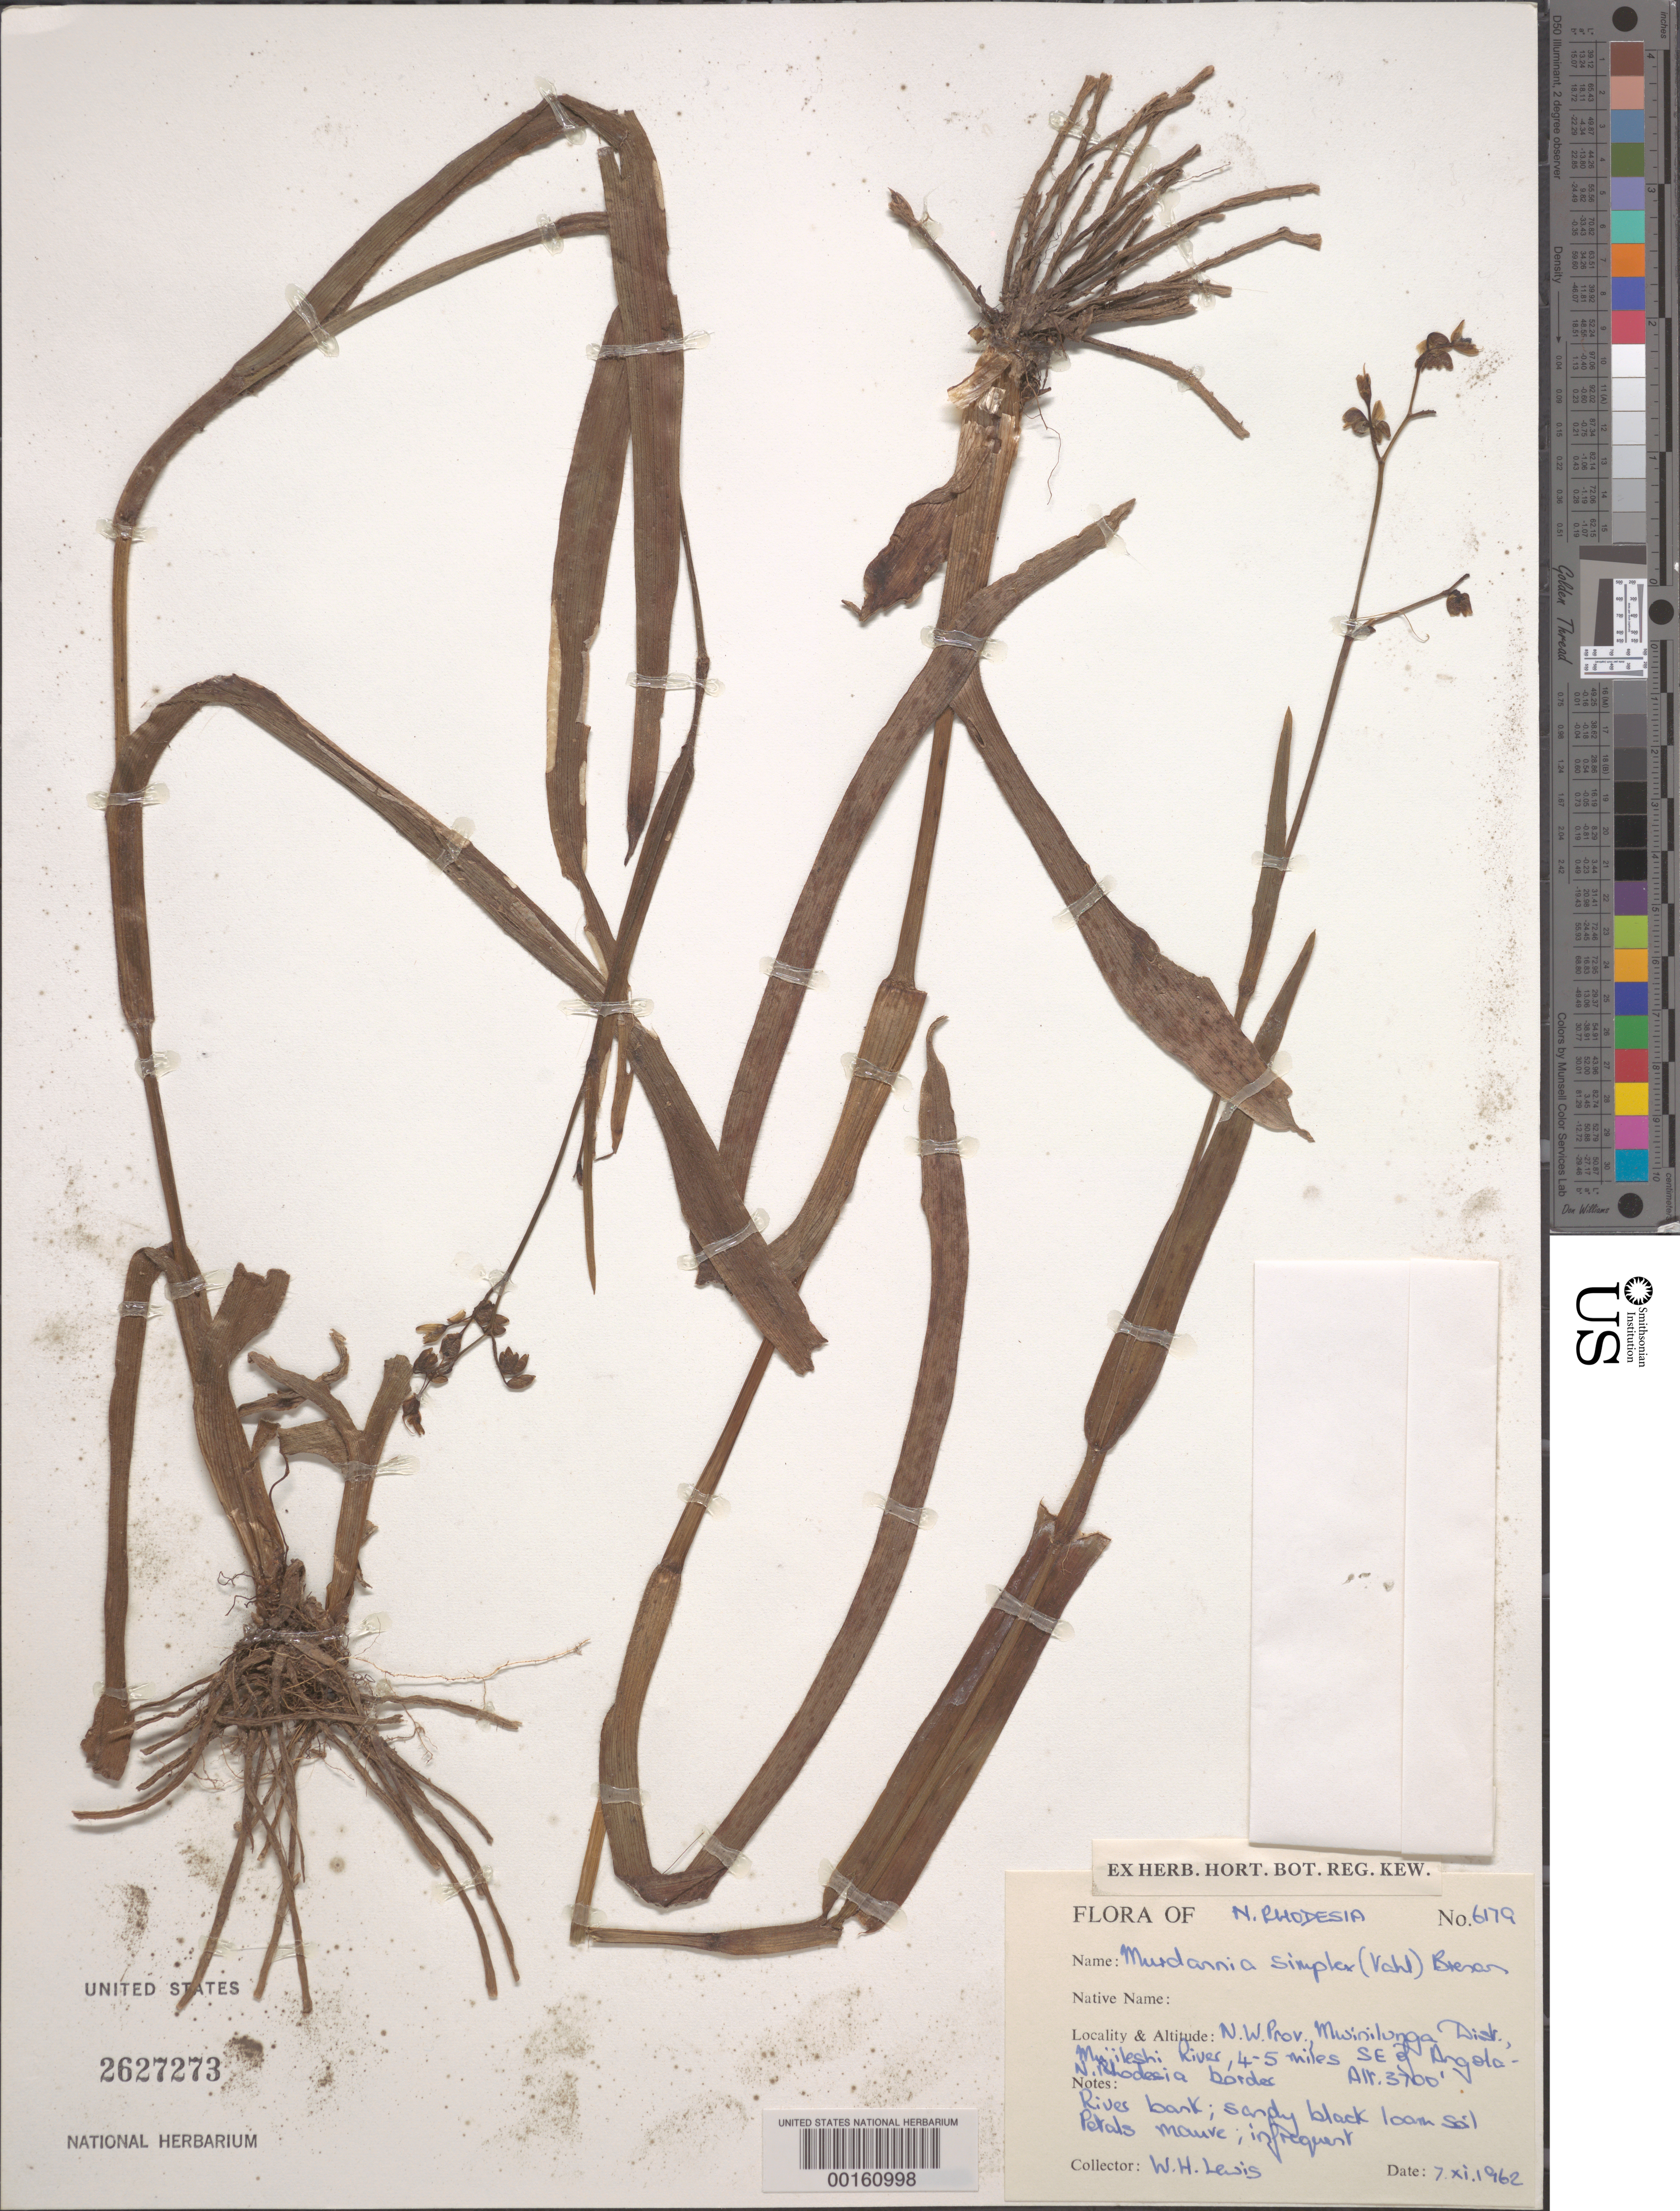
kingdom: Plantae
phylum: Tracheophyta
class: Liliopsida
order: Commelinales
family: Commelinaceae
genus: Murdannia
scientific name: Murdannia simplex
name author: (Vahl) Brenan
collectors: W. H. Lewis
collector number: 6179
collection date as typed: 07 Nov 1962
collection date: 1962-11-07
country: Zambia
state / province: North-Western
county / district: Mwinilunga Dist.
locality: Sw of mujileshi river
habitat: Riverbank; sandy black-loam soil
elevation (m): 1129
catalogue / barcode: US 2627273